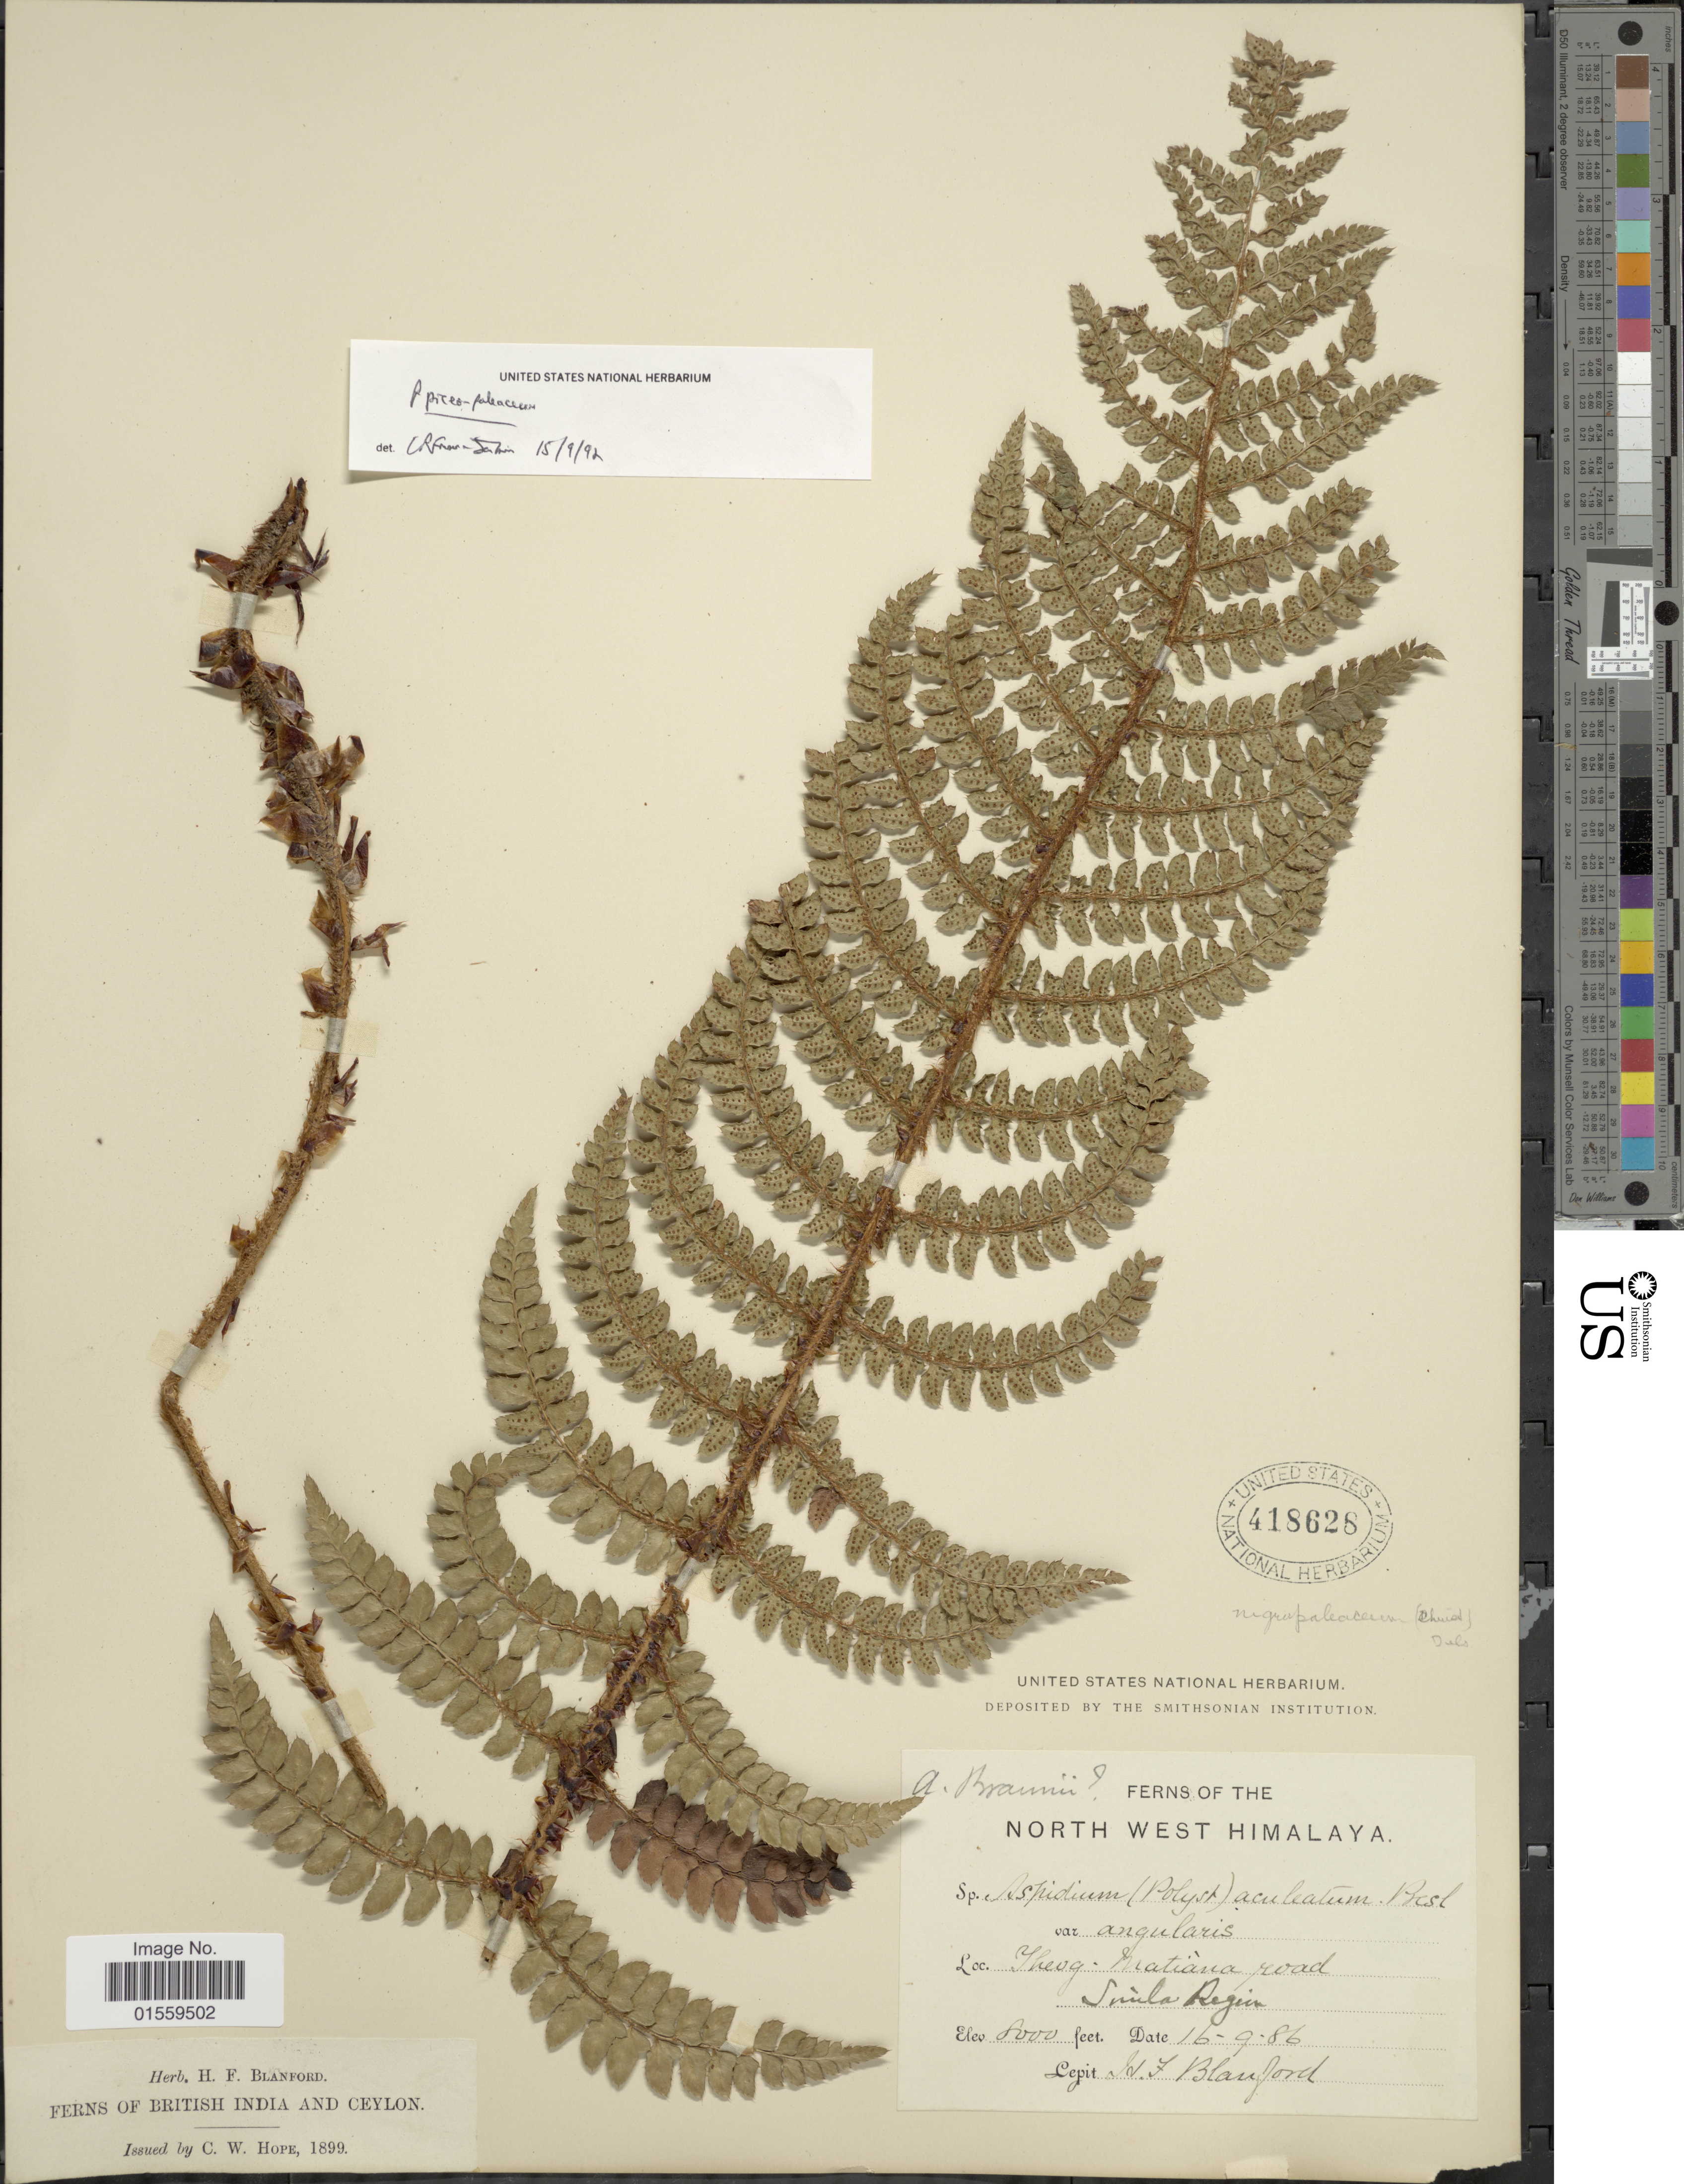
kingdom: Plantae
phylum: Tracheophyta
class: Polypodiopsida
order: Polypodiales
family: Dryopteridaceae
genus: Polystichum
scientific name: Polystichum setiferum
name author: (Forssk.) Moore ex Woynar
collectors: H. Blanford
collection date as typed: Transcribed d/m/y: 16/9/86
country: India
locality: North West India, Theog, Matiana road, Simla Region.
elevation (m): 2438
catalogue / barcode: US 418628